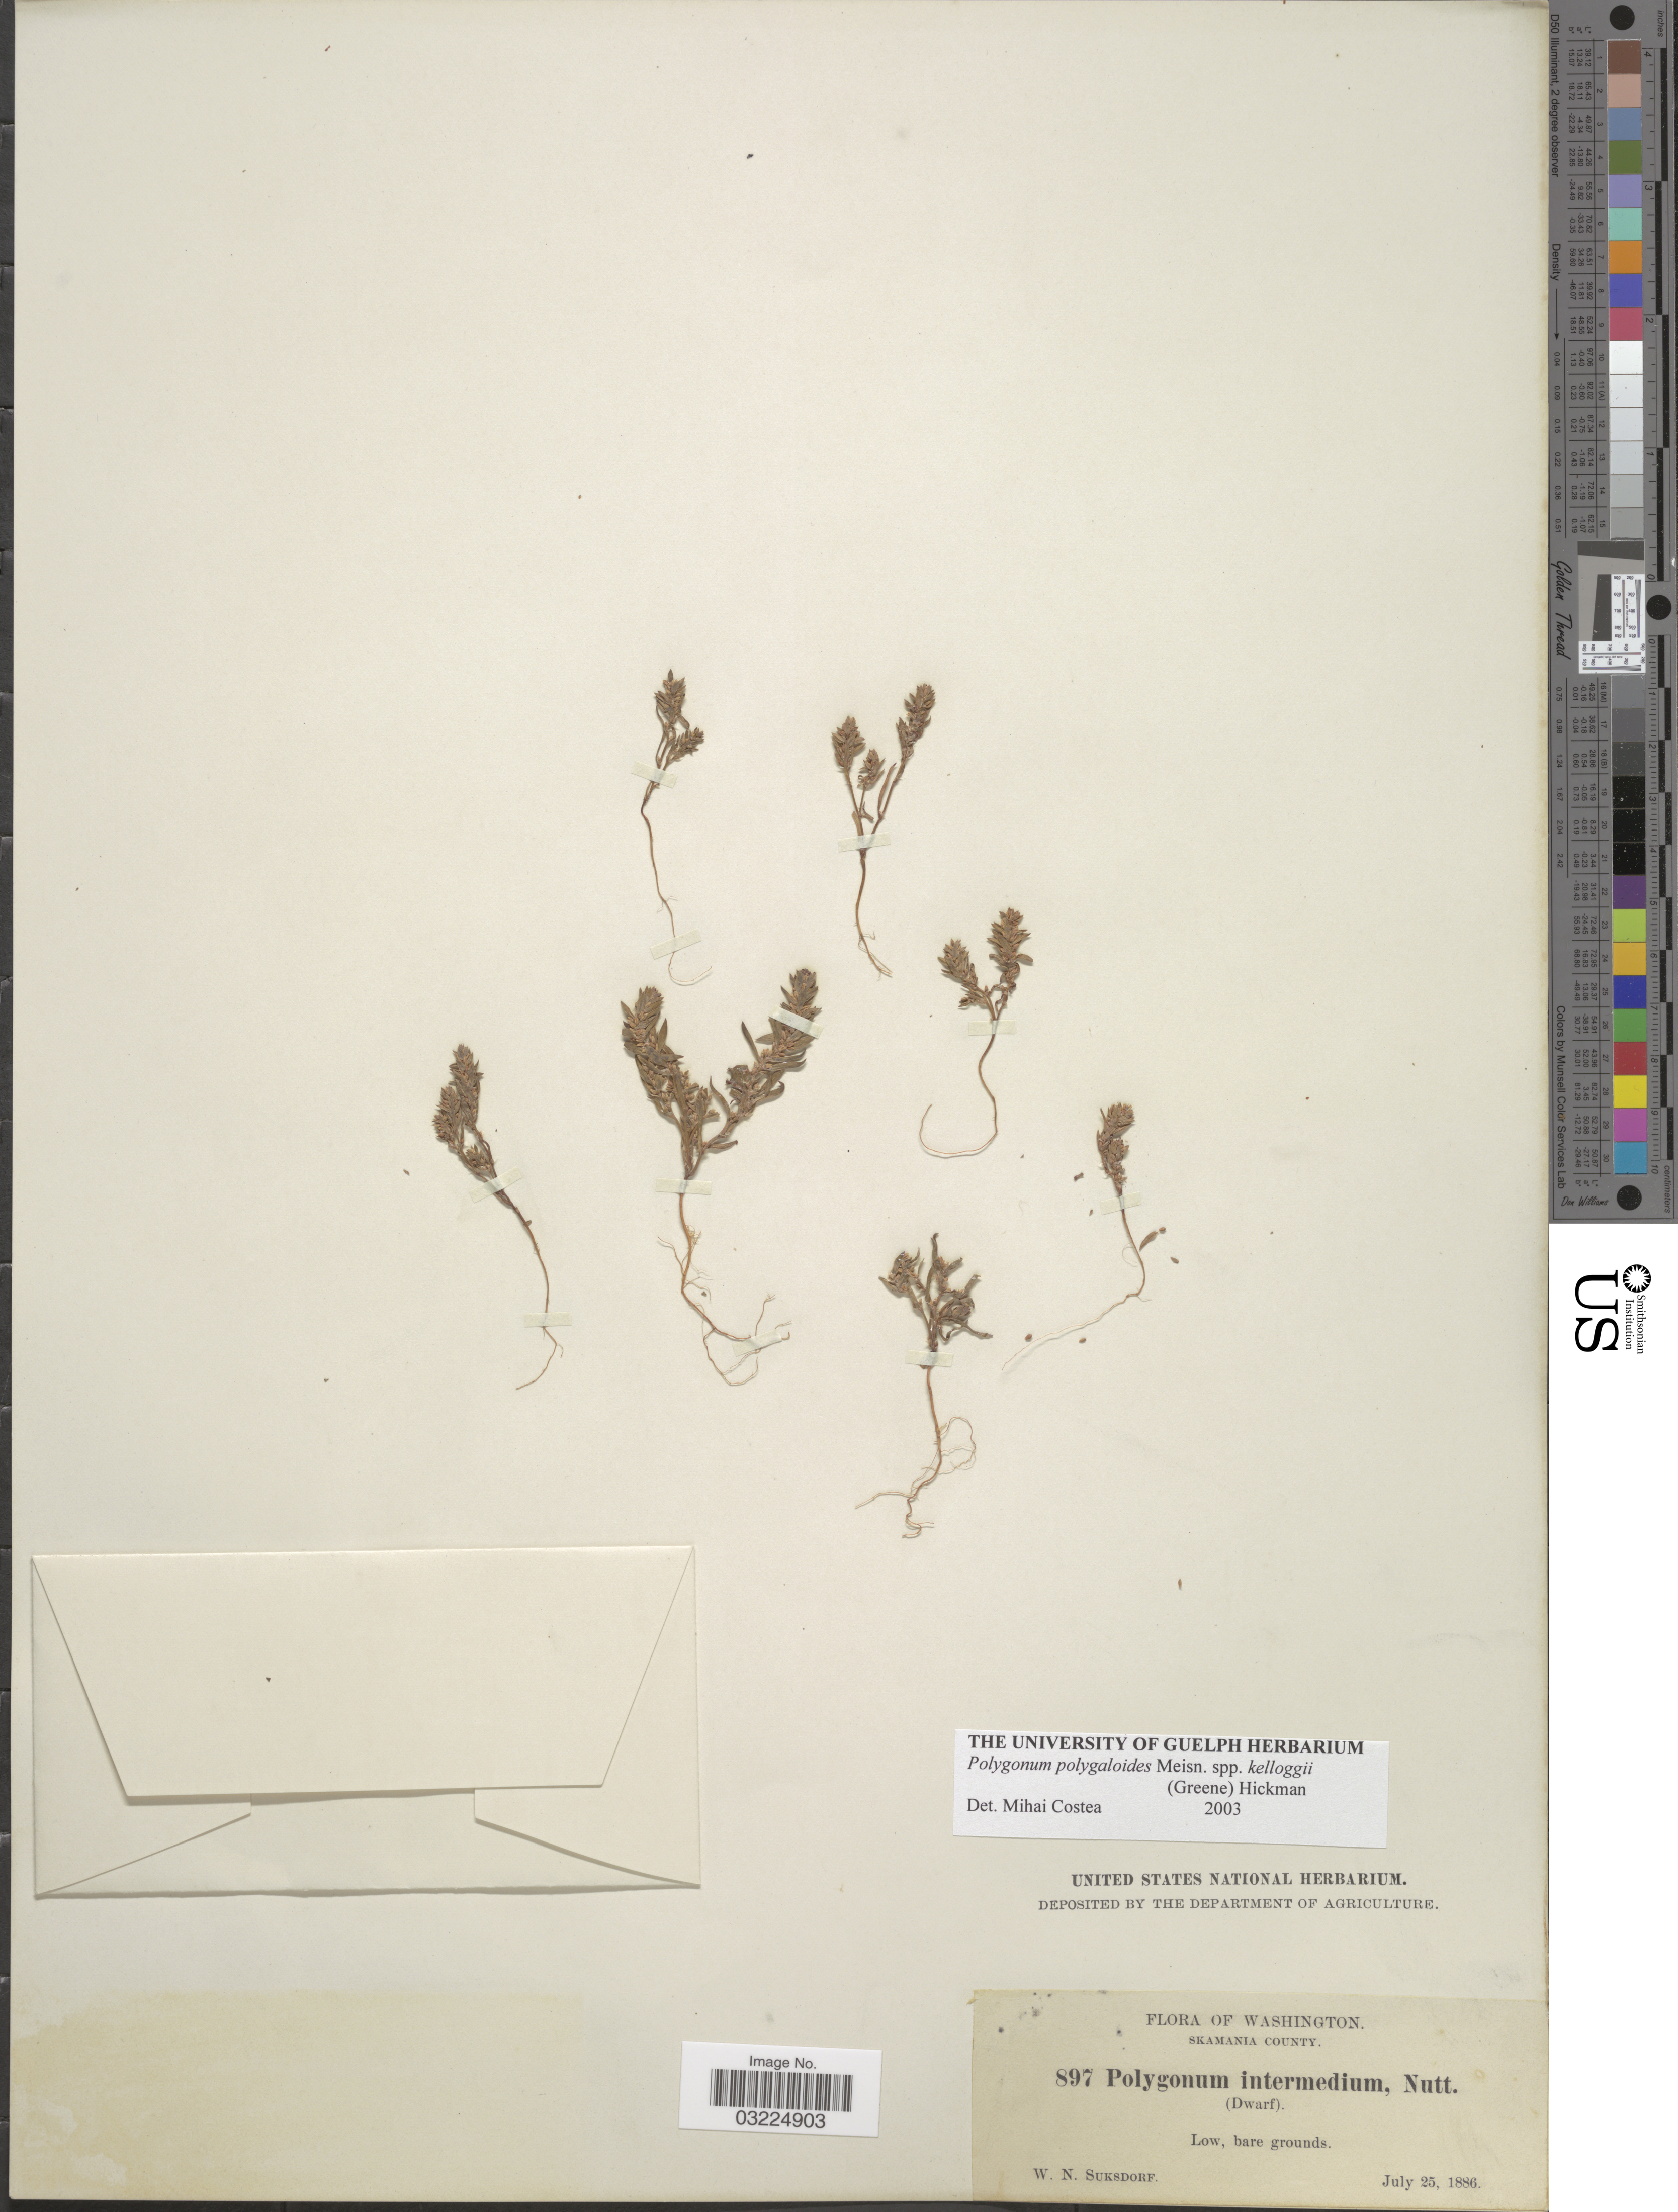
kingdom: Plantae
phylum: Tracheophyta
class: Magnoliopsida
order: Caryophyllales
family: Polygonaceae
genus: Polygonum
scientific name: Polygonum polygaloides subsp. kelloggii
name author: (Greene) Hickman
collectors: W. N. Suksdorf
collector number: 897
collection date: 1886-07-25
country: United States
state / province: Washington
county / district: Skamania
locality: Skamania County. Low, bare grounds.